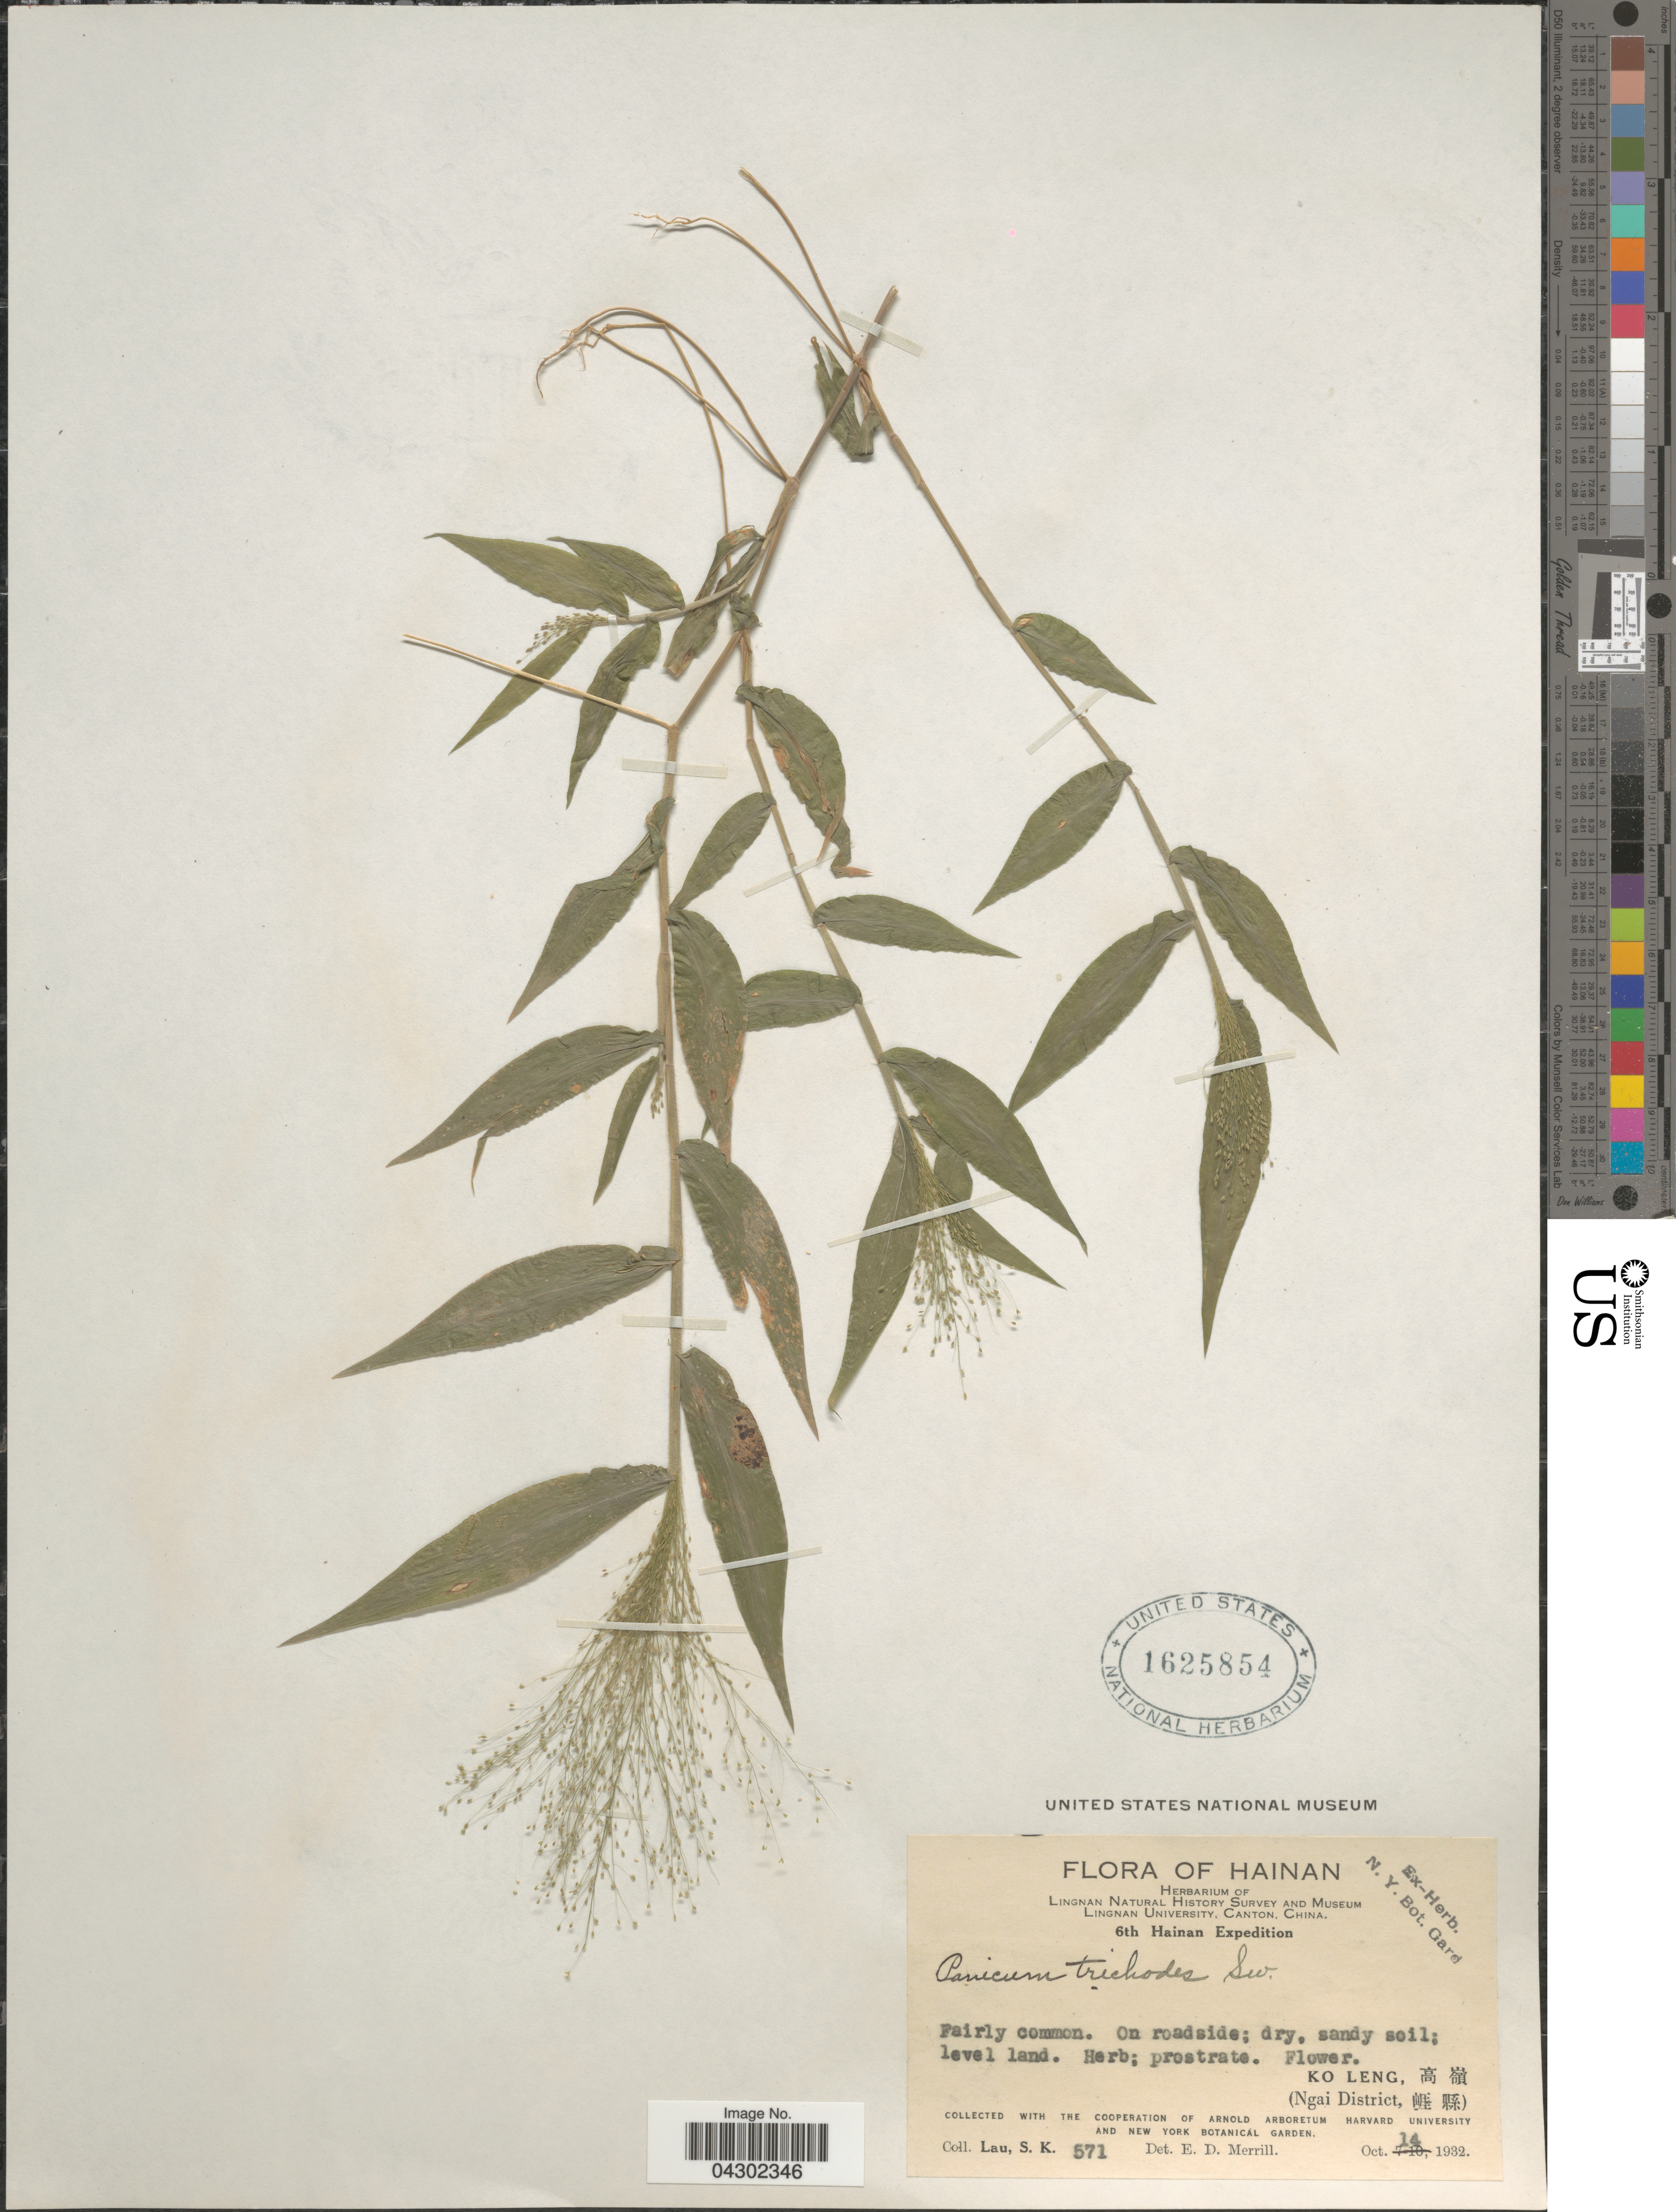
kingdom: Plantae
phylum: Tracheophyta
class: Liliopsida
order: Poales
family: Poaceae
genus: Panicum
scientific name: Panicum trichoides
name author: Sw.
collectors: S. K. Lau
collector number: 571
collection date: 1932-10-14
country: China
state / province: Hainan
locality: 6th Hainan Expedition. Ko Leng (Ngai District)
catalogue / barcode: US 1625854